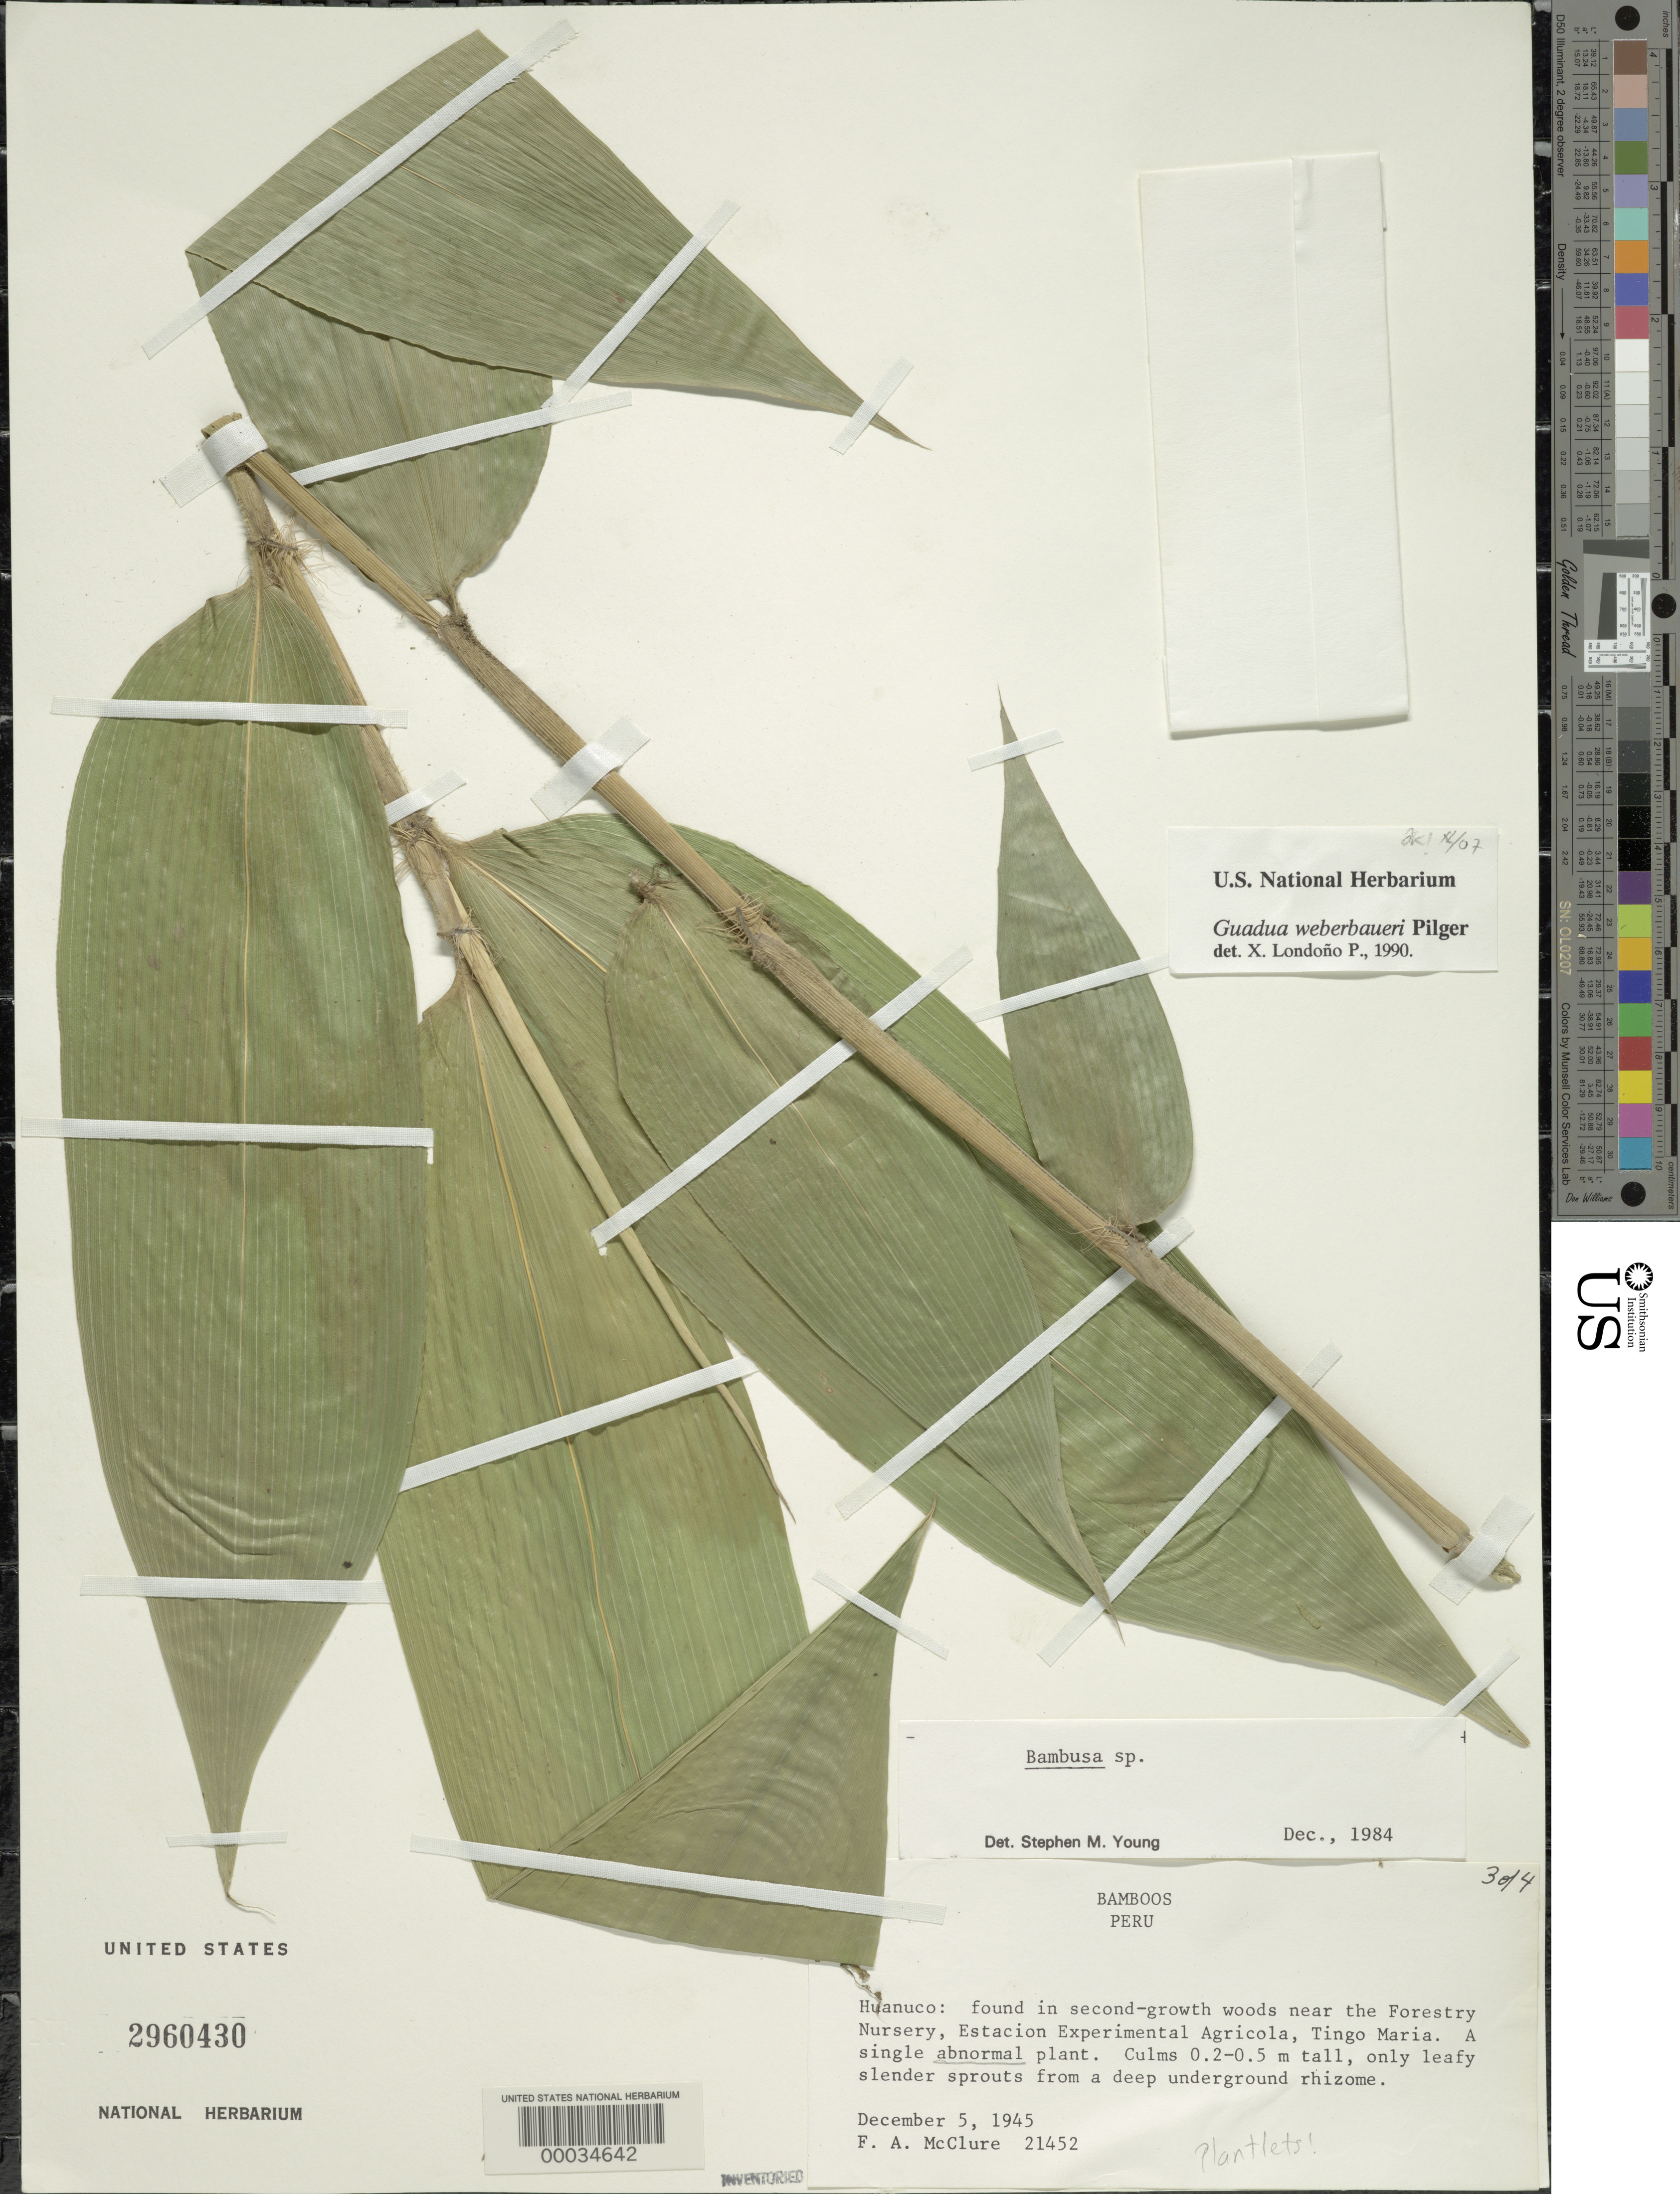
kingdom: Plantae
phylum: Tracheophyta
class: Liliopsida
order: Poales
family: Poaceae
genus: Guadua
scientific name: Guadua weberbaueri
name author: Pilg.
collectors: F. A. McClure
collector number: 21452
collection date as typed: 05 Dec 1945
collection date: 1945-12-05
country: Peru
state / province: Huánuco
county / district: Leoncio Prado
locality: near forestry nursery, Estación Experimental Agrícola, Tingo María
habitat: Second-growth woods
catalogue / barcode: US 2960430